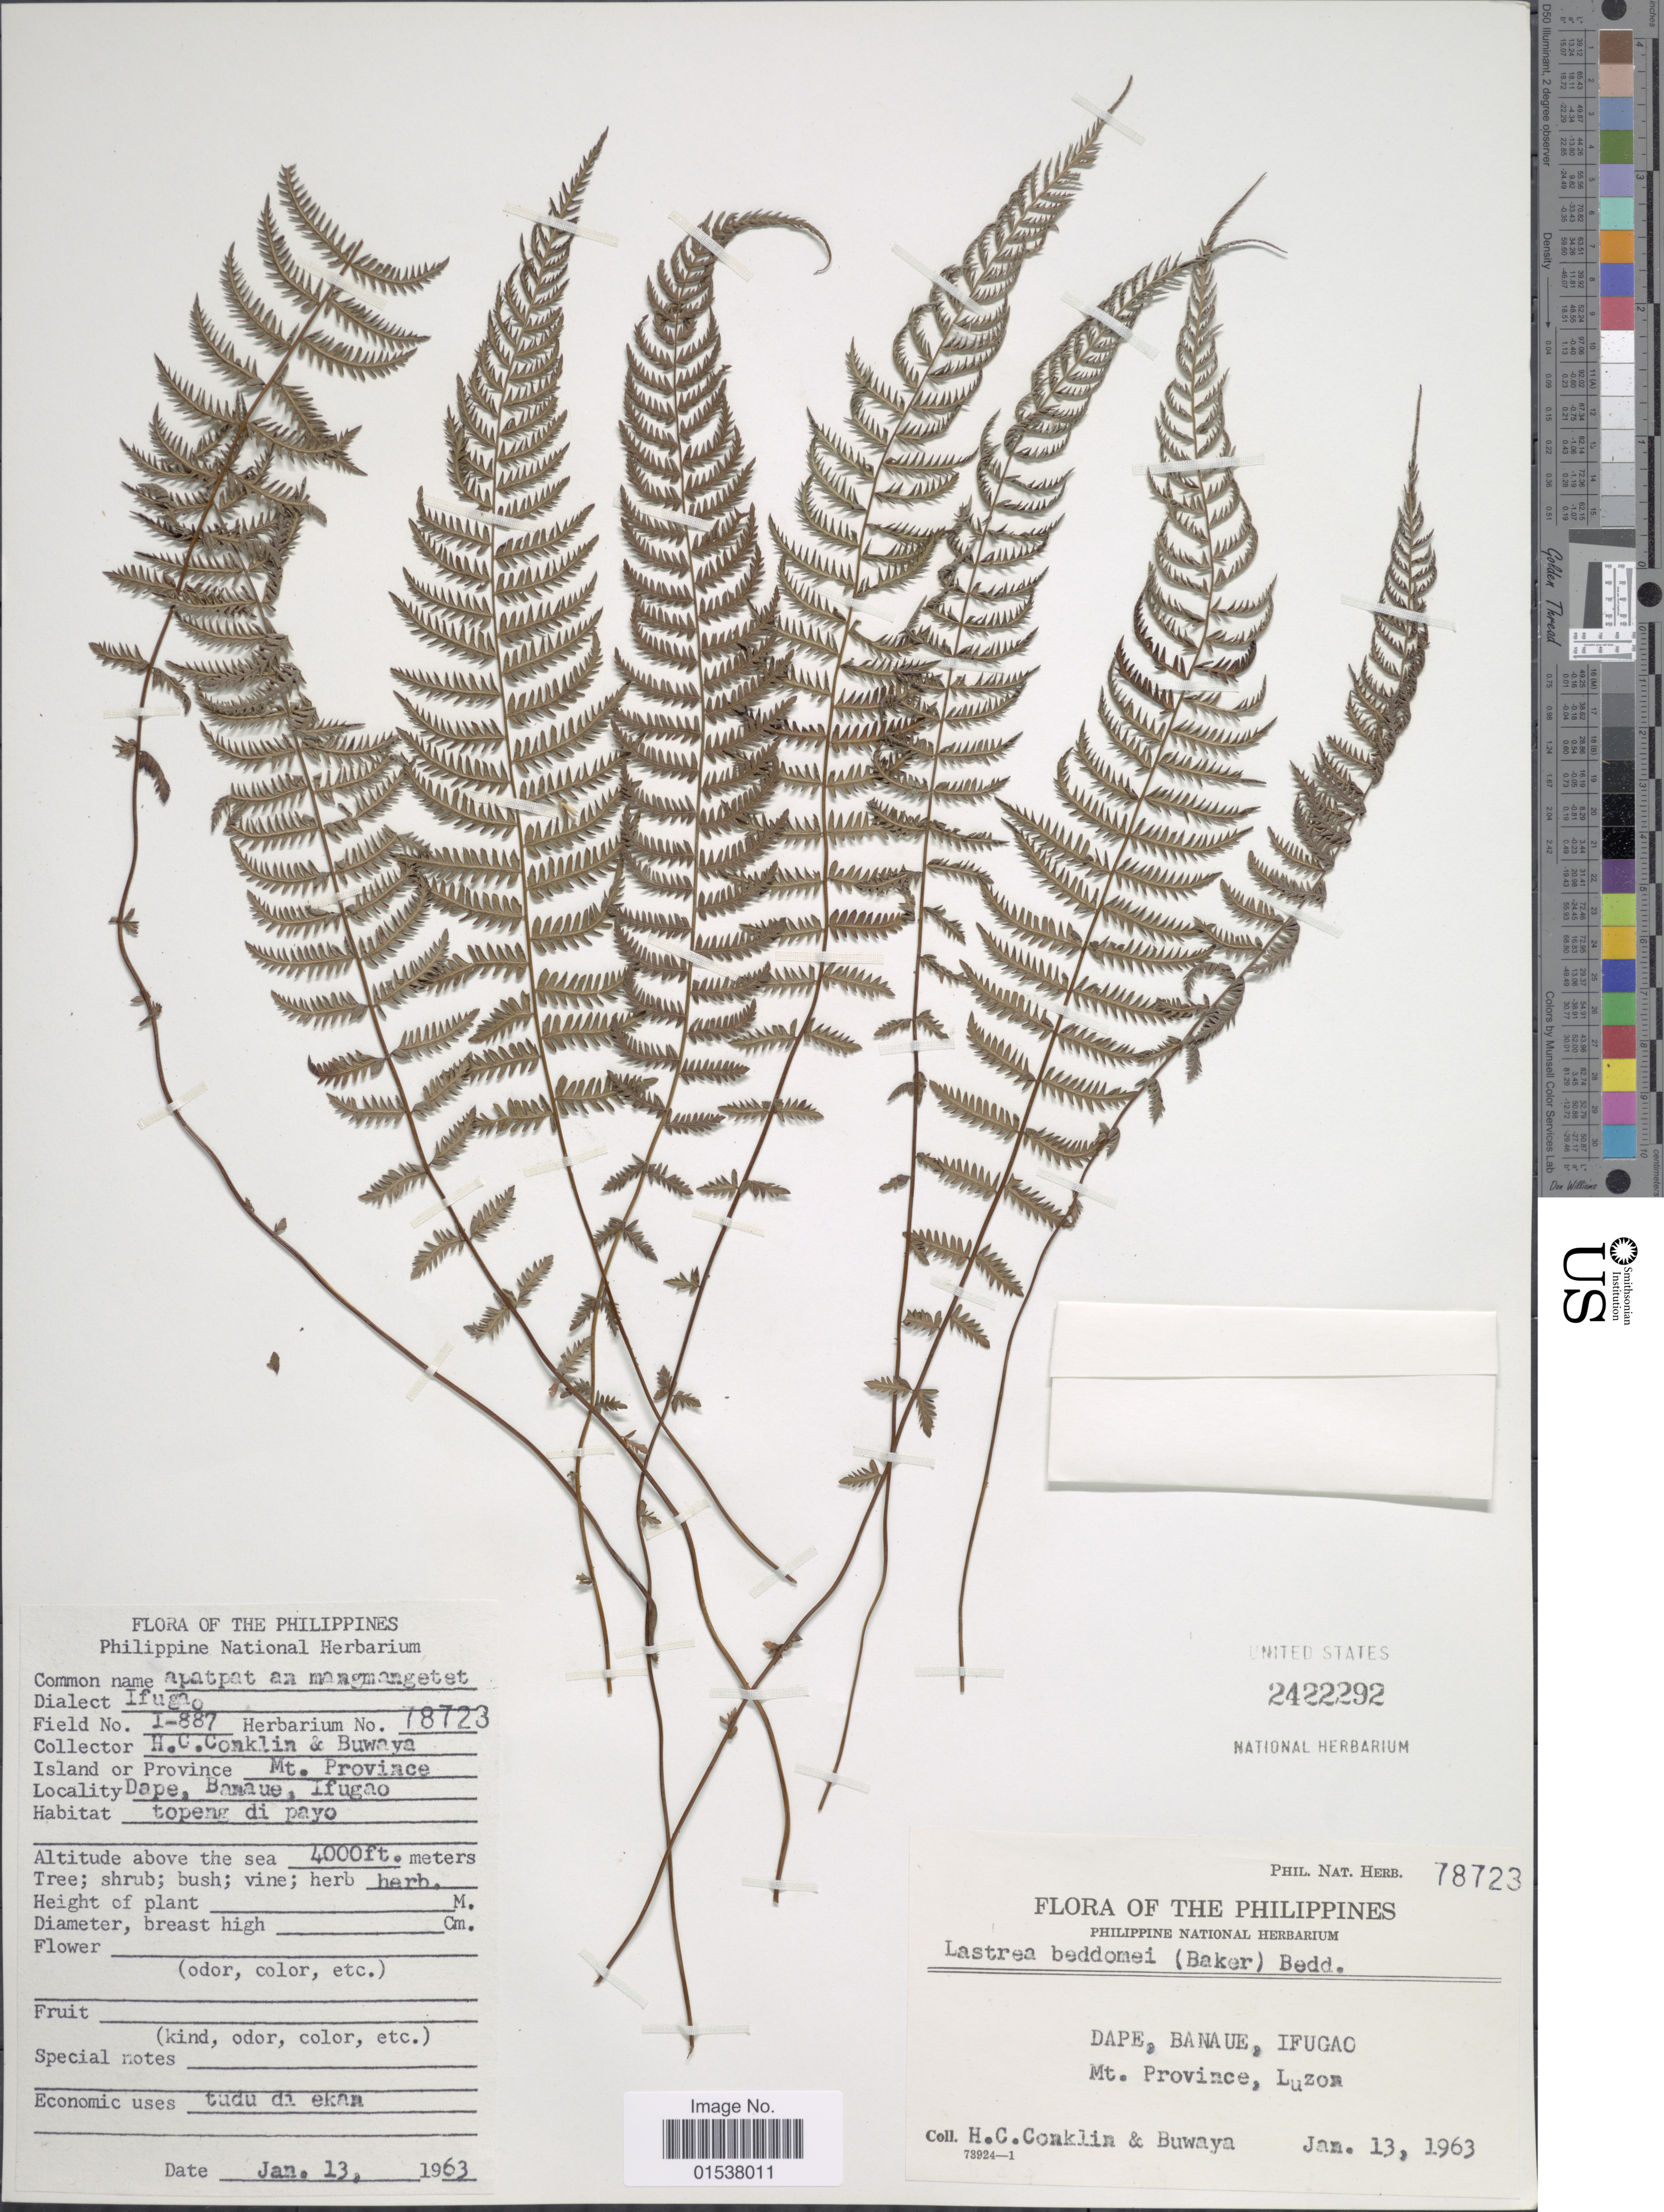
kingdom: Plantae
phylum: Tracheophyta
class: Polypodiopsida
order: Polypodiales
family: Thelypteridaceae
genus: Parathelypteris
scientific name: Parathelypteris beddomei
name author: (Baker) Ching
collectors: H. Conklin & -. Buwaya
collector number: Phil. Nat. Herb. 78723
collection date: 1963-01-13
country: Philippines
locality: Dape, Banaue, Ifugao, Mt. Province, Luzon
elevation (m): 1219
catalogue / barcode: US 2422292